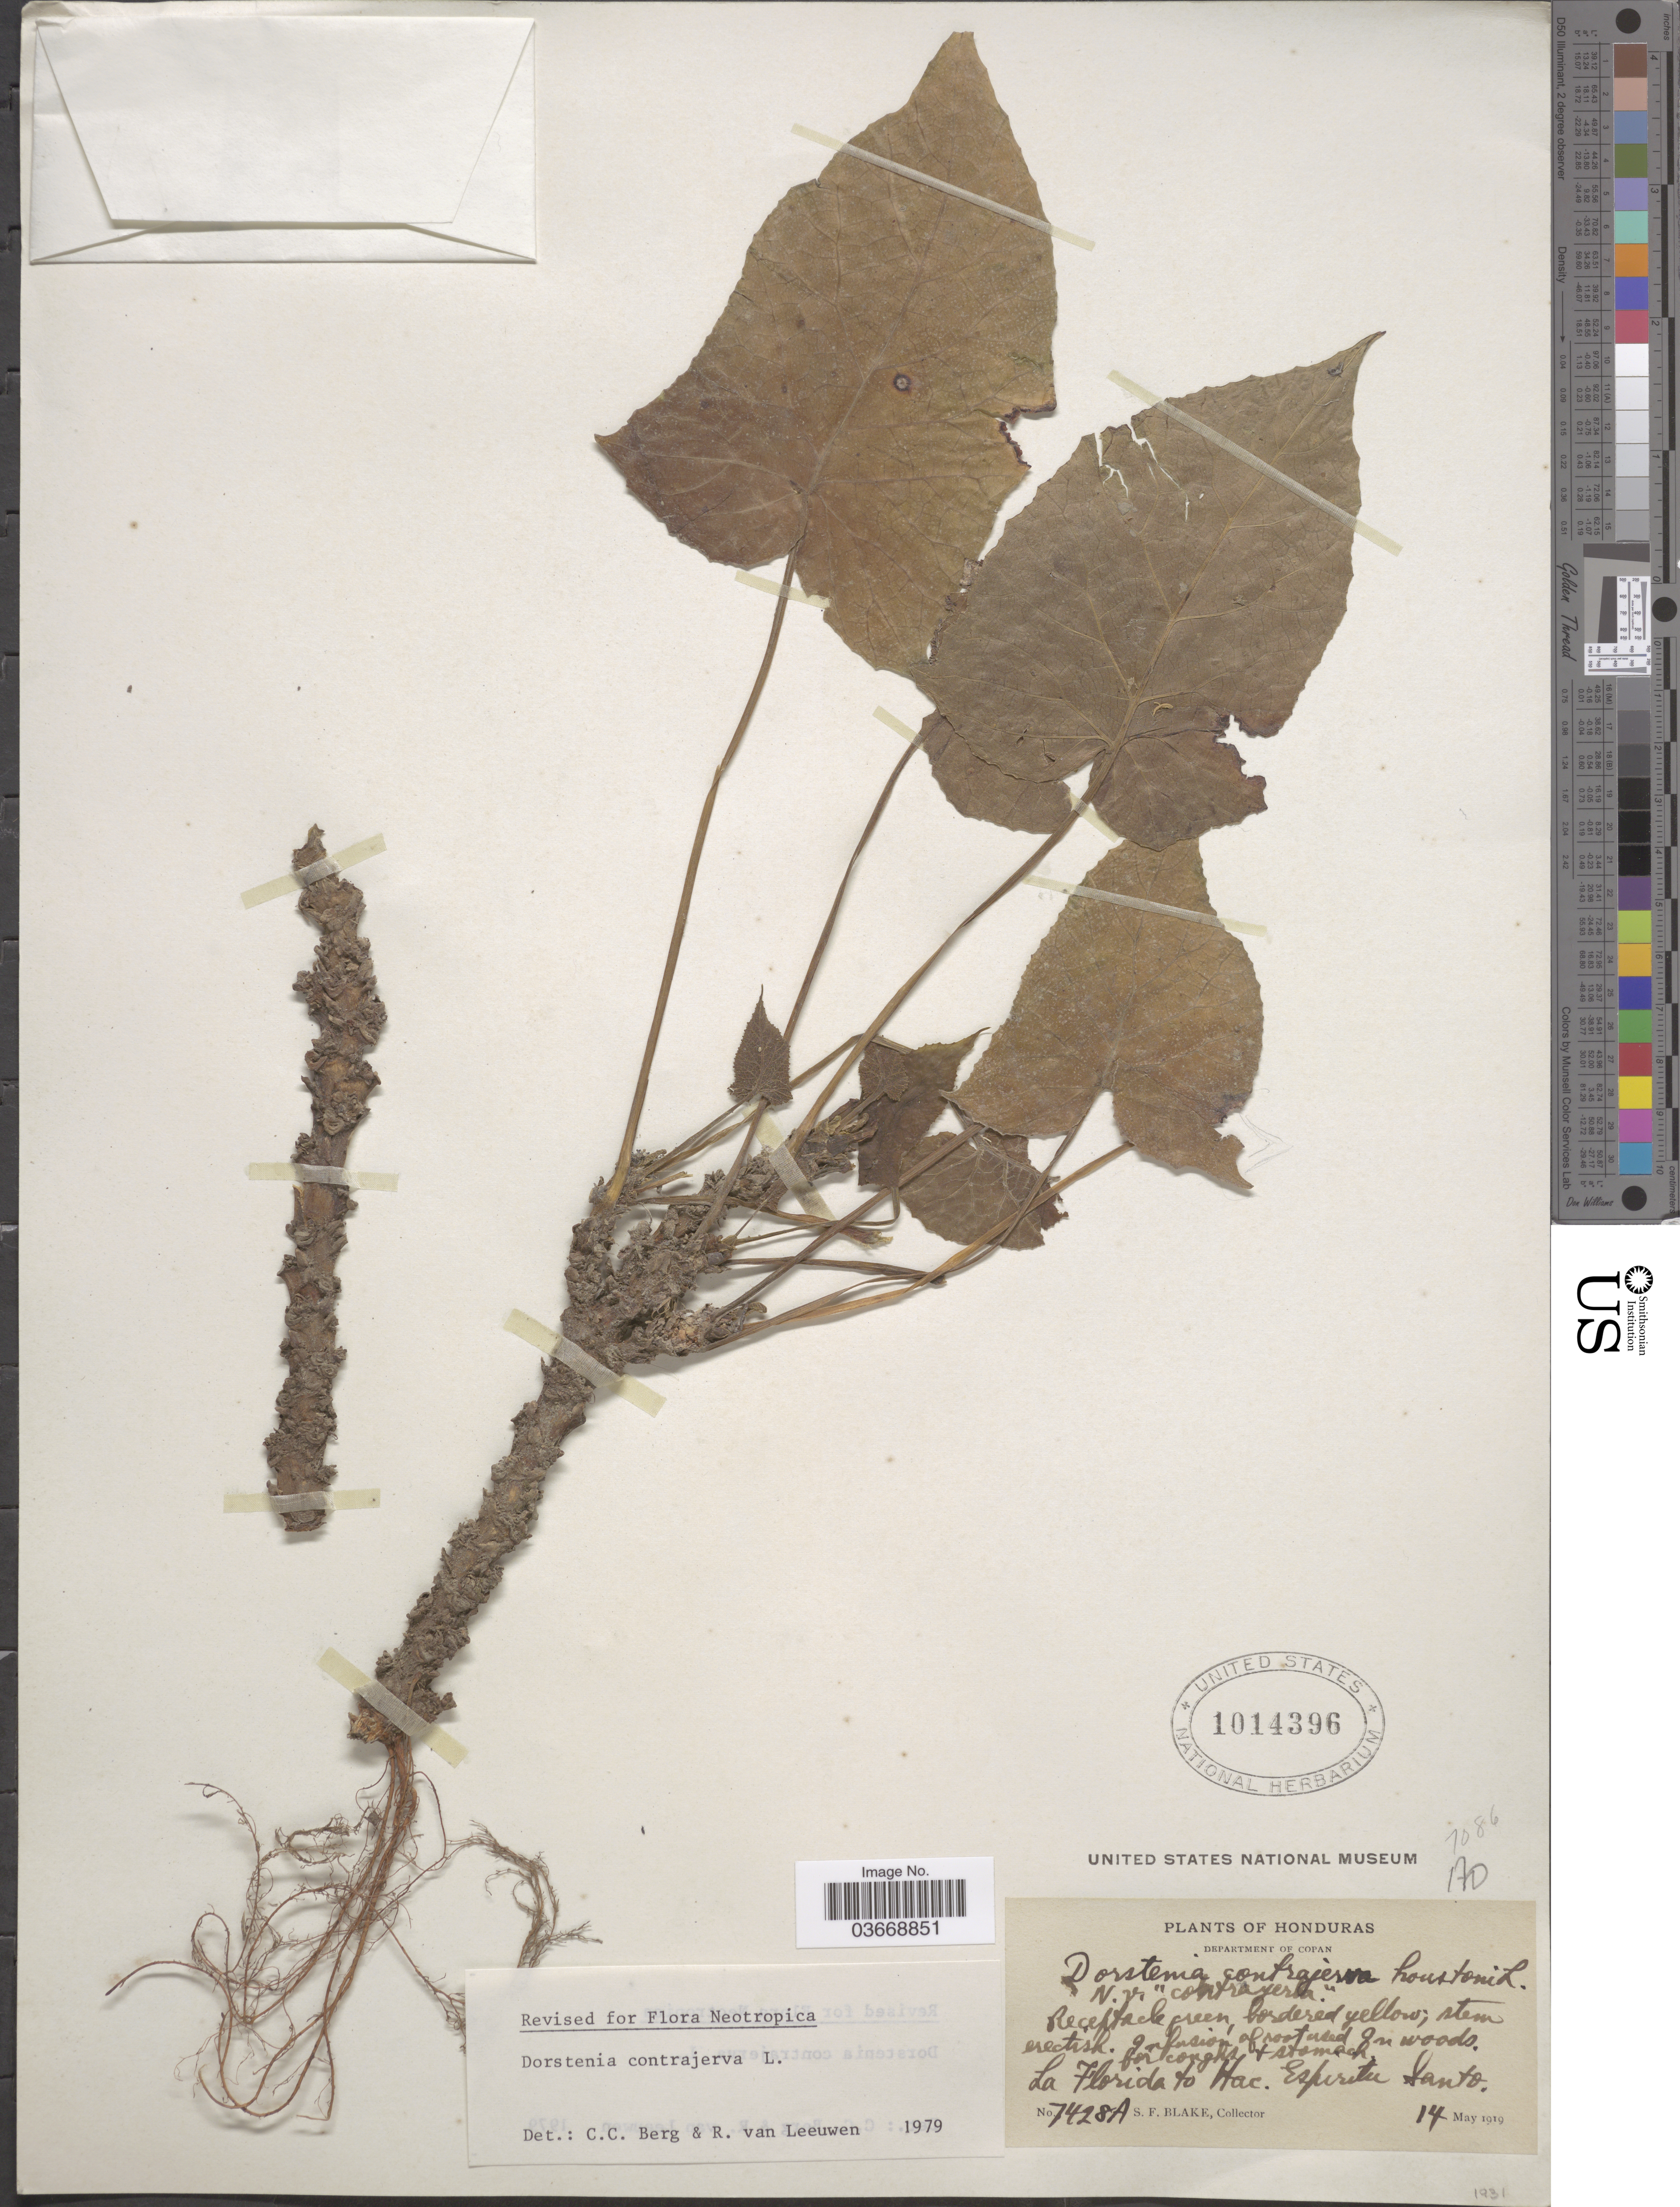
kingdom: Plantae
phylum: Tracheophyta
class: Magnoliopsida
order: Rosales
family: Moraceae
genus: Dorstenia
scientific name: Dorstenia contrajerva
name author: L.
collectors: S. Blake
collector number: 7428A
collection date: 1919-05-14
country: Honduras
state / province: Copan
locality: Department of Copan. La Florida to Hac. Espiritu Santo.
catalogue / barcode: US 1014396